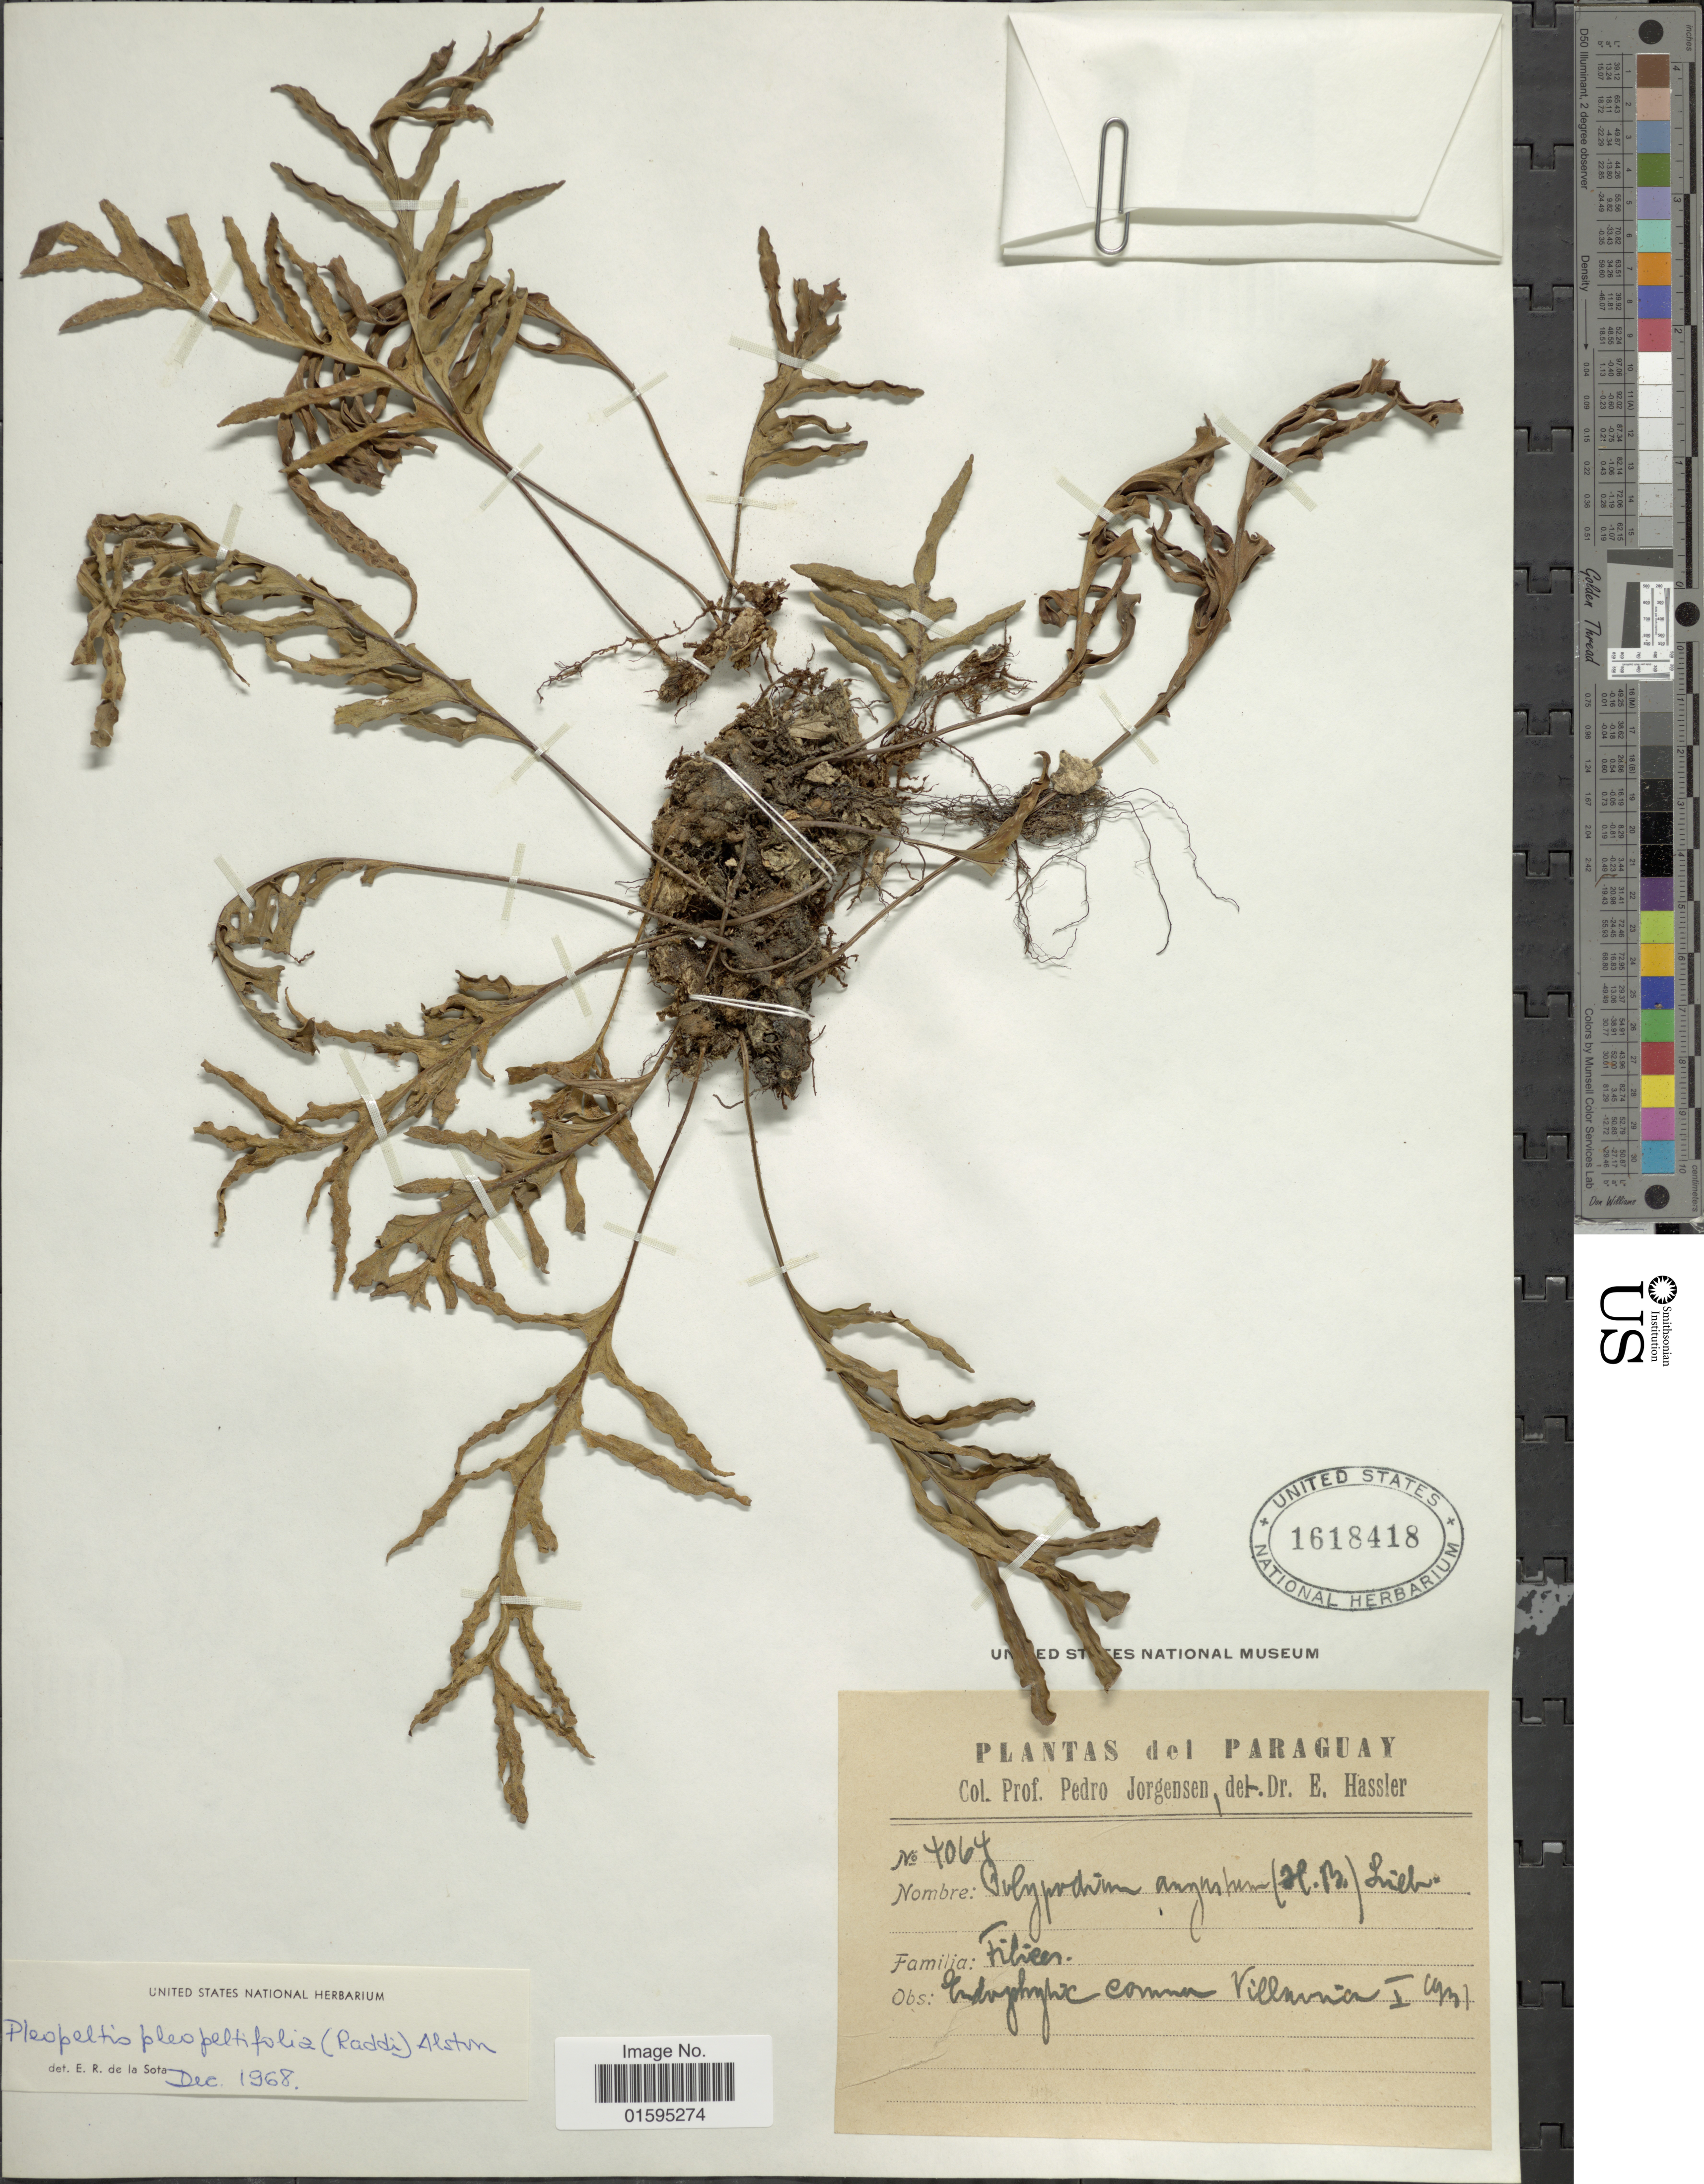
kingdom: Plantae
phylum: Tracheophyta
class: Polypodiopsida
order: Polypodiales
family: Polypodiaceae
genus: Polypodium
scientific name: Polypodium pleopeltifolium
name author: Raddi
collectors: P. Jörgensen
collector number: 4064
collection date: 1931-01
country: Paraguay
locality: Villnuna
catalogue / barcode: US 1618418